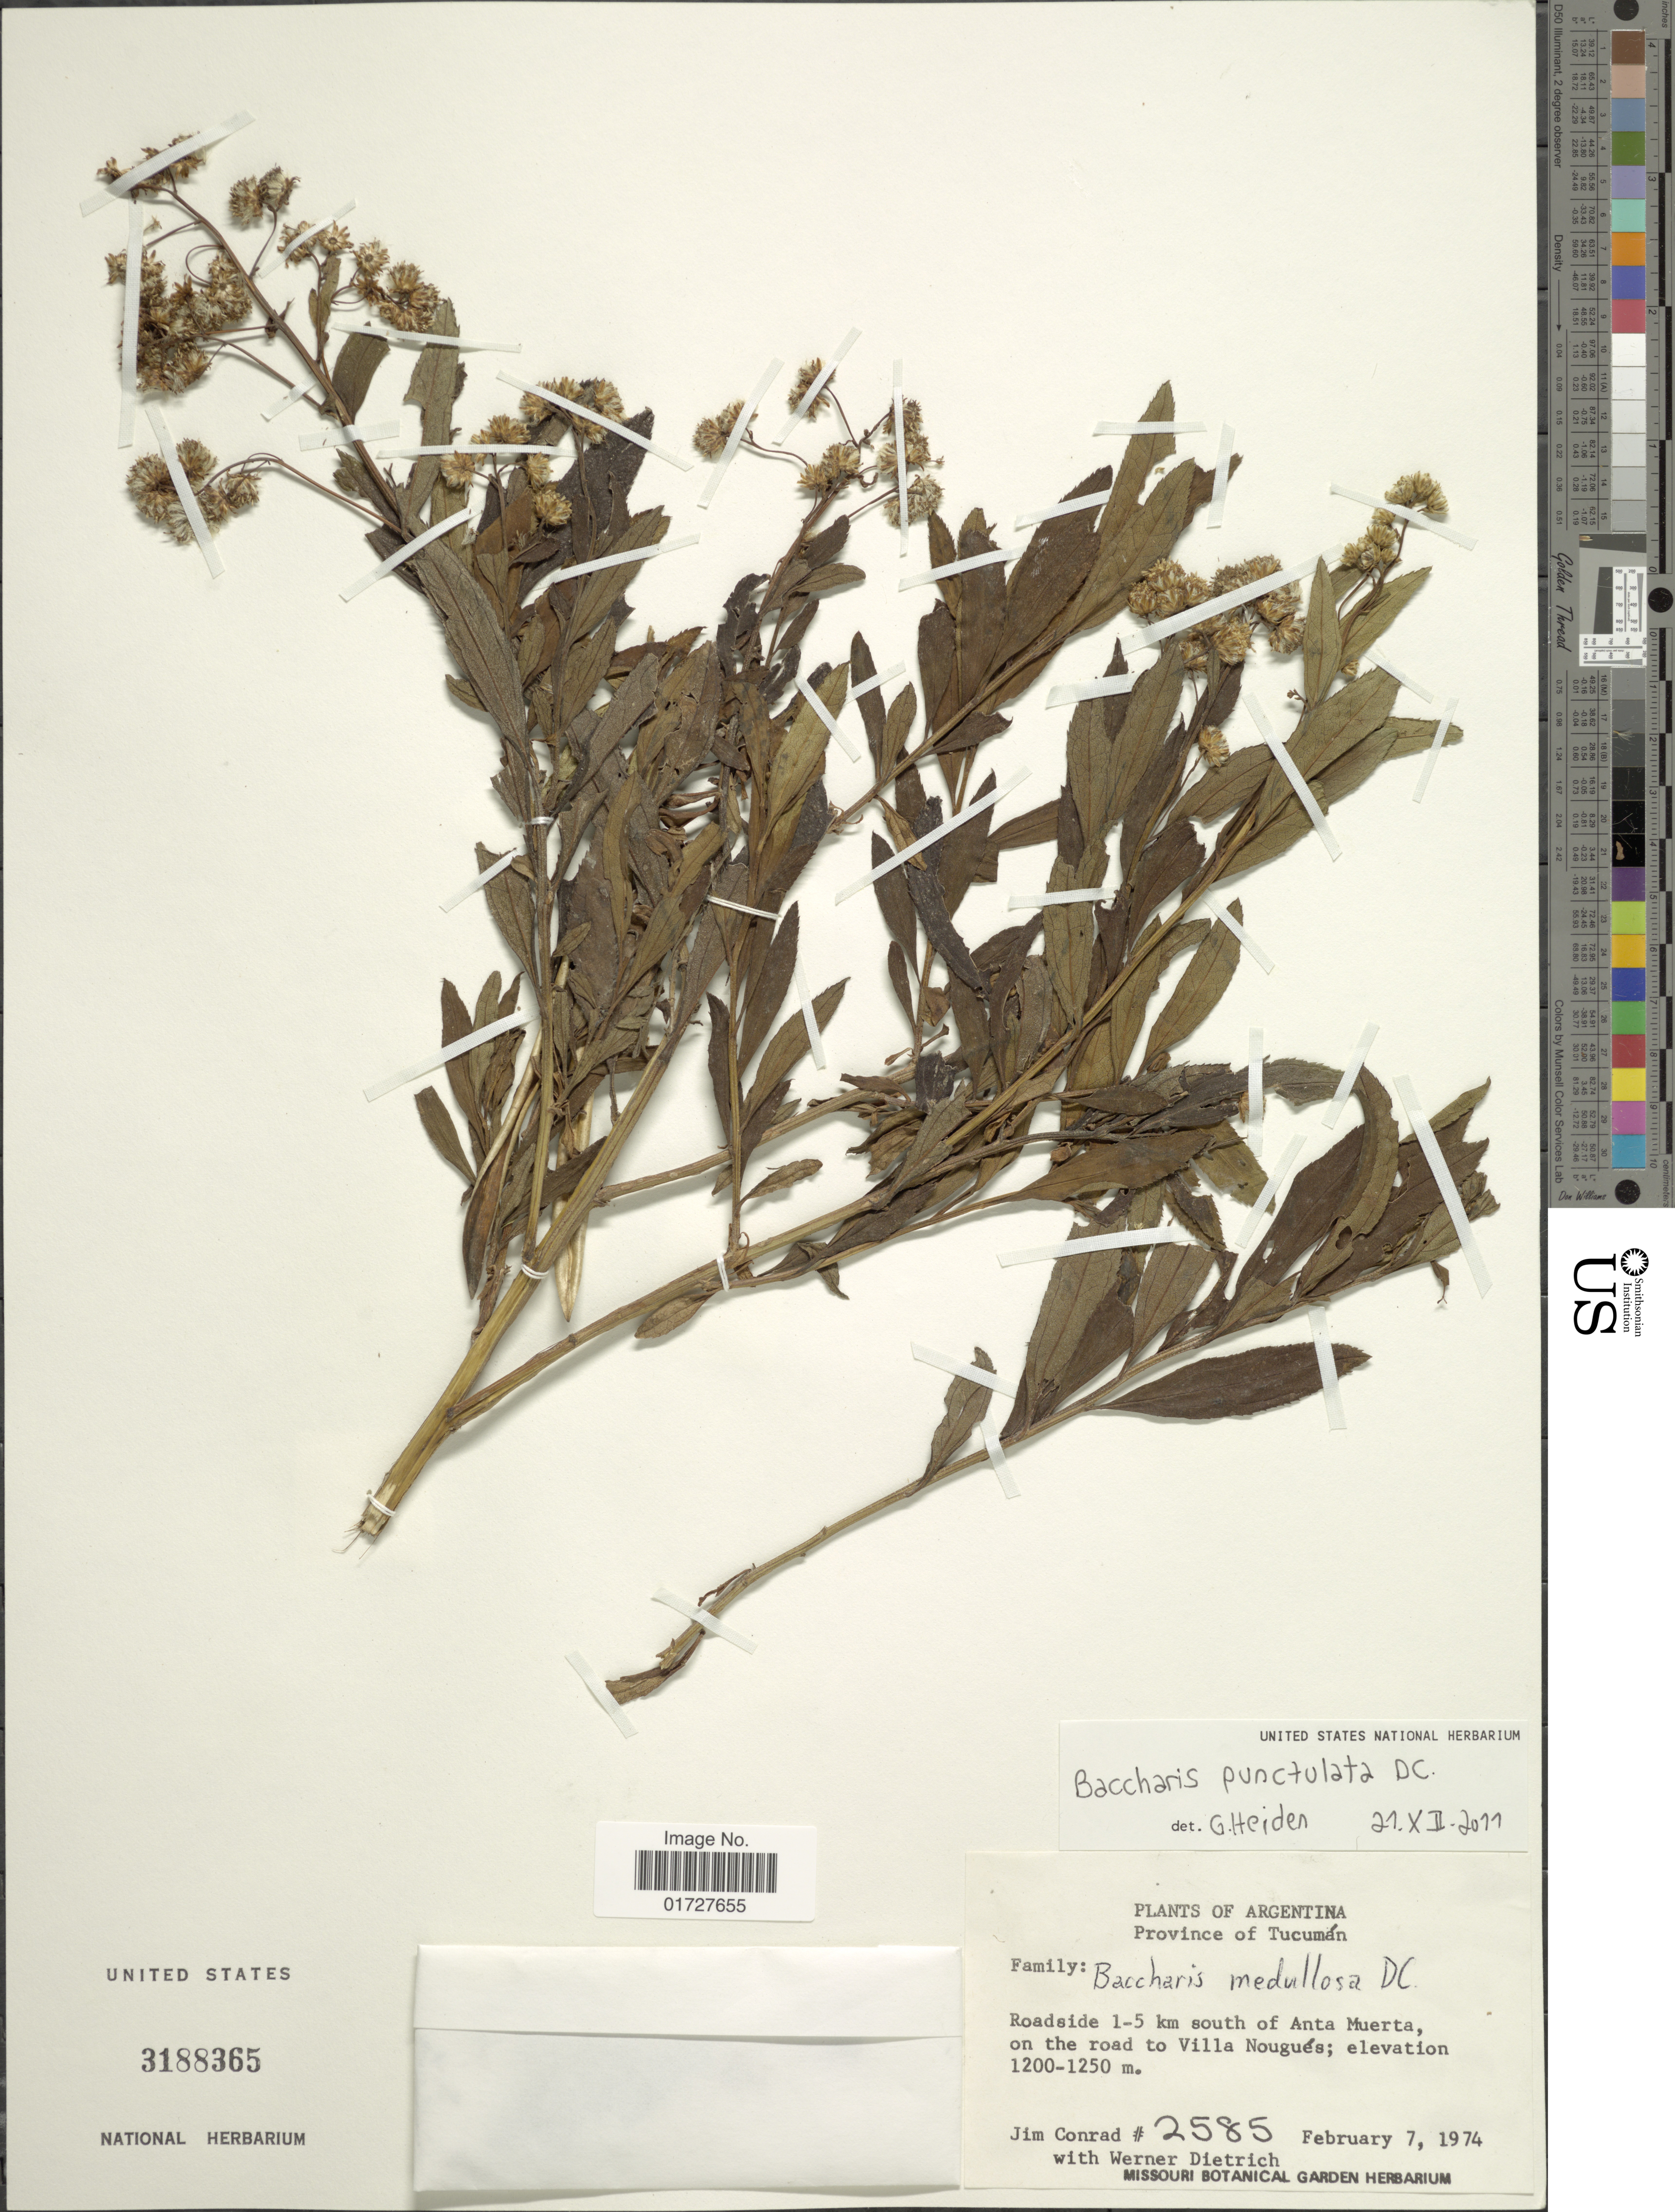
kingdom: Plantae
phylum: Tracheophyta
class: Magnoliopsida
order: Asterales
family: Asteraceae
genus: Baccharis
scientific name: Baccharis punctulata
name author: DC.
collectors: J. Conrad & W. Dietrich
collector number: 2585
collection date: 1974-02-07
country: Argentina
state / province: Tucuman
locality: Roadside 1-5 km south of Anta Muerta, on the road to Villa Nougues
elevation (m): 1200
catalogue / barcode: US 3188365